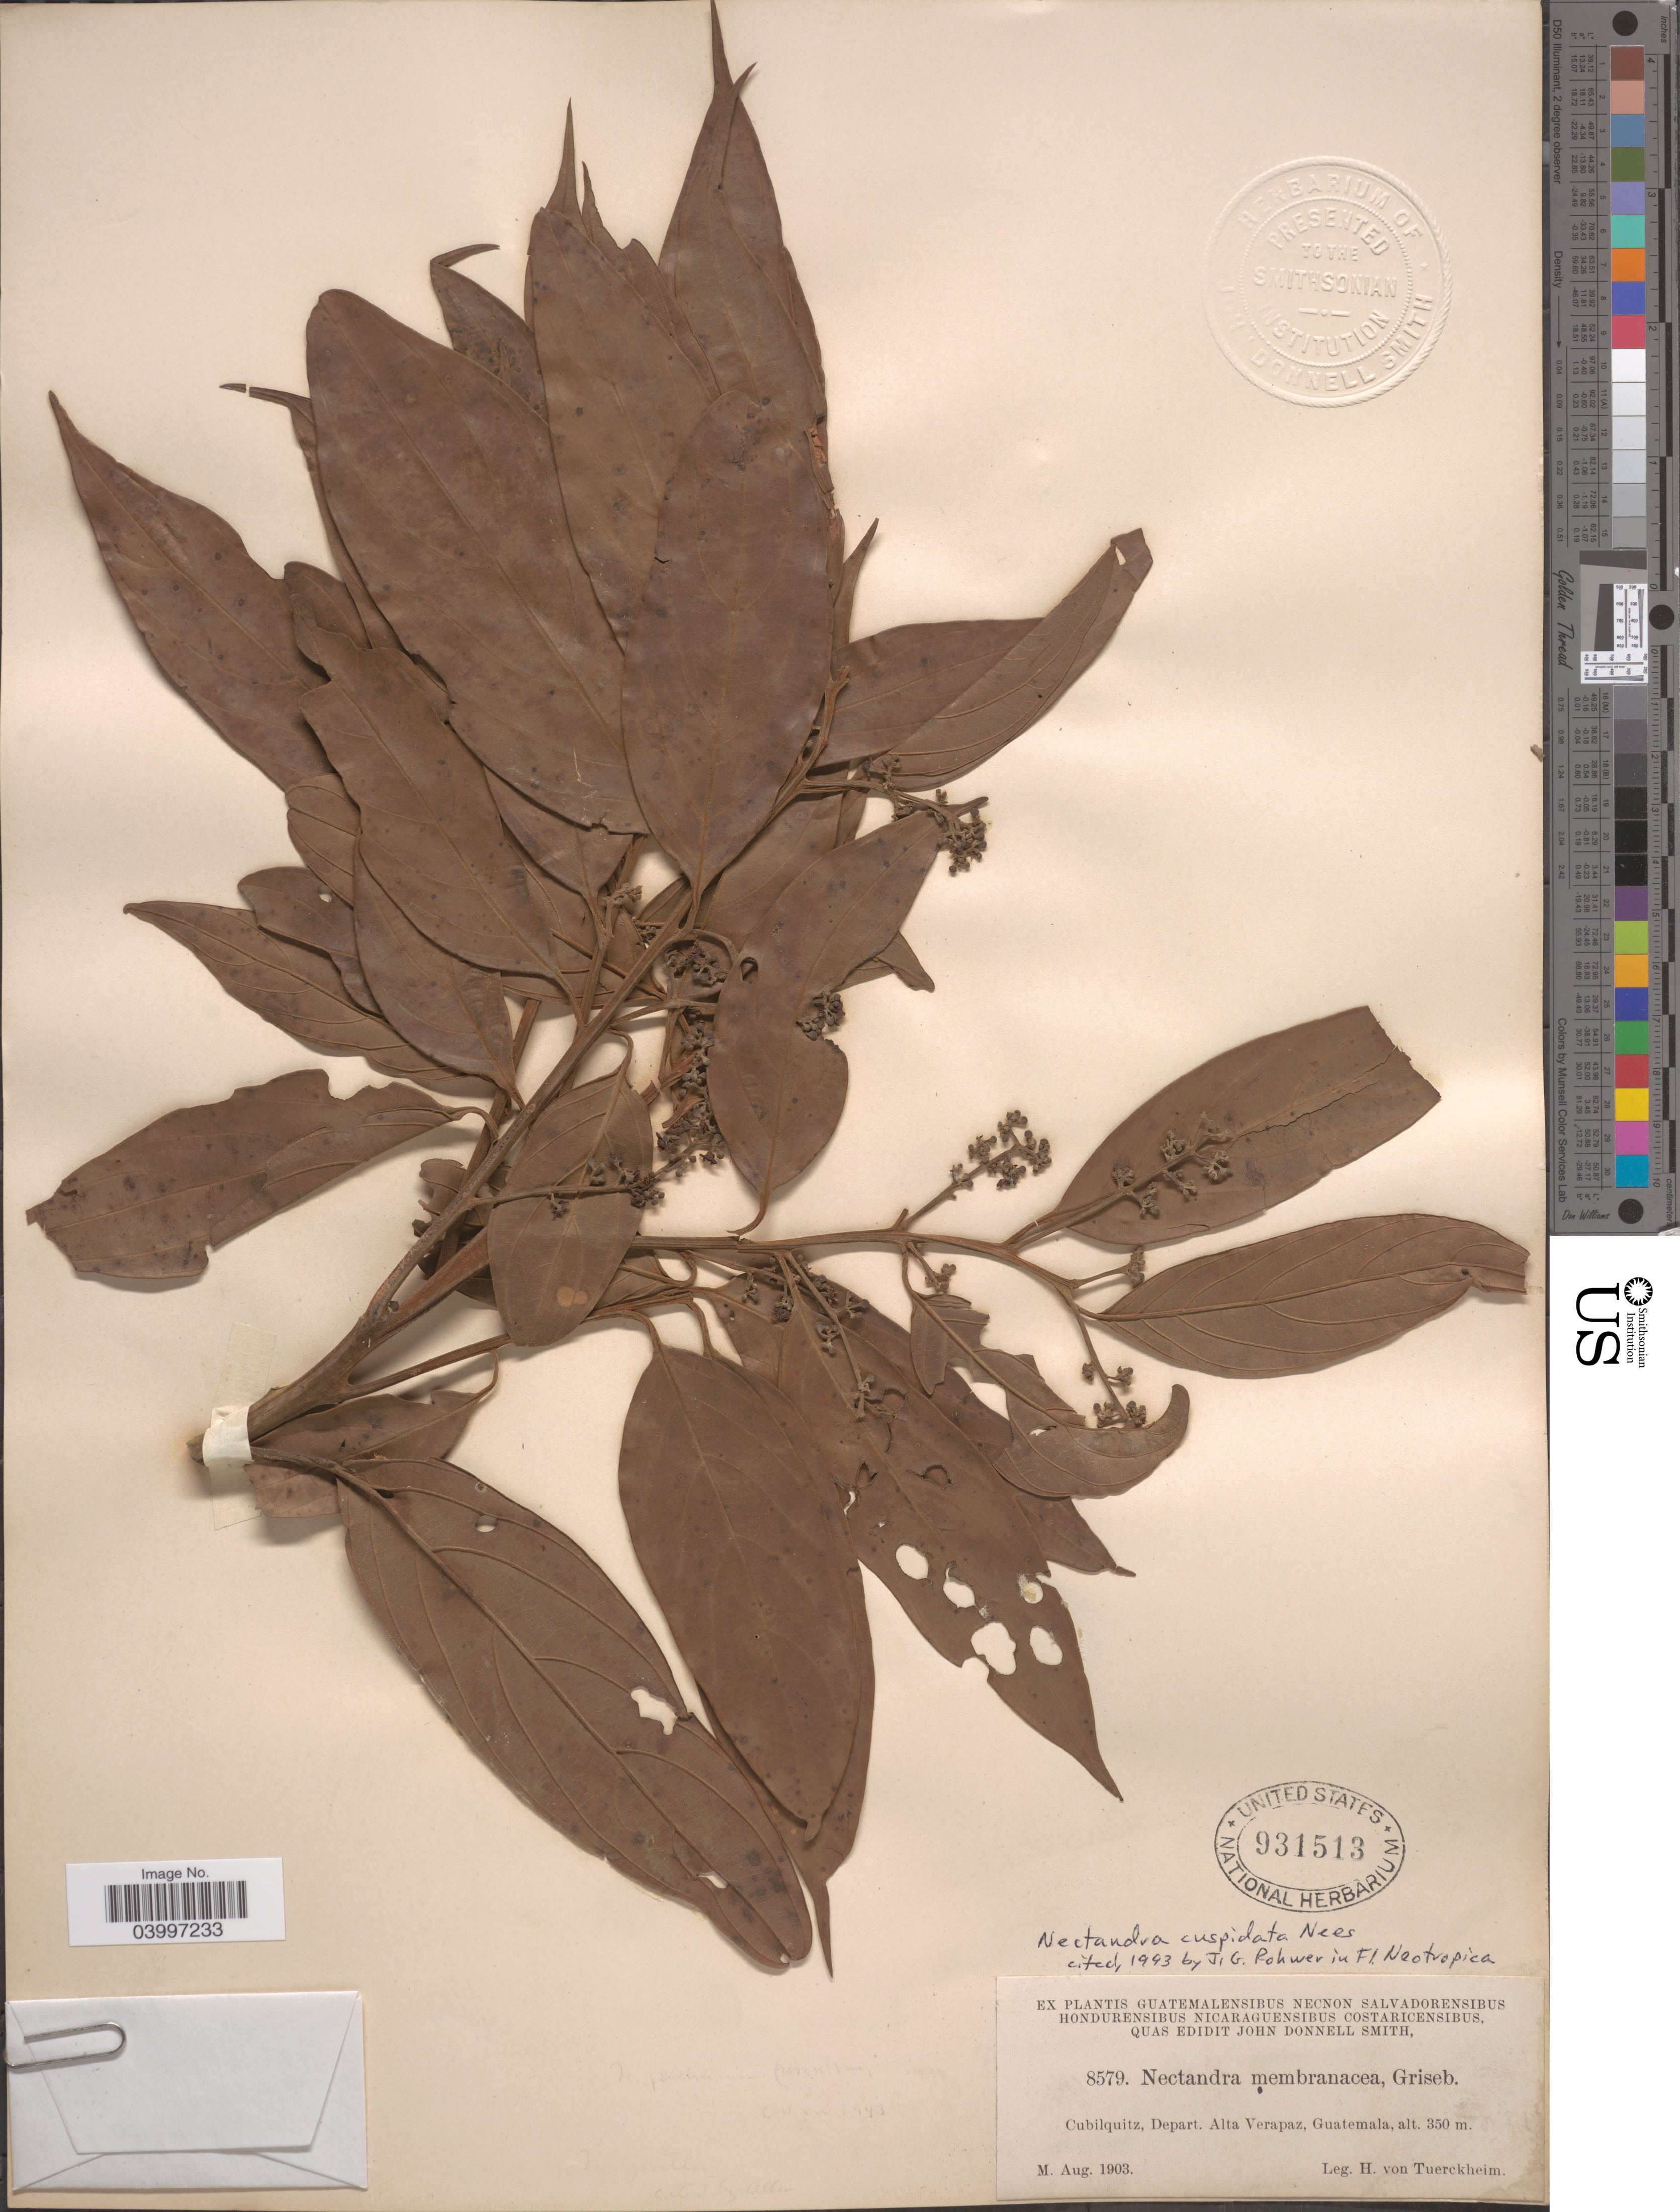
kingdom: Plantae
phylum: Tracheophyta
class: Magnoliopsida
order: Laurales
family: Lauraceae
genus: Nectandra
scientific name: Nectandra cuspidata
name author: Nees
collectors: H. von Türckheim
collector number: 8579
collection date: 1903-08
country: Guatemala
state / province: Alta Verapaz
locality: Cubilquitz, Depart. Alta Verapaz.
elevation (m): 350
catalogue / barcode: US 931513